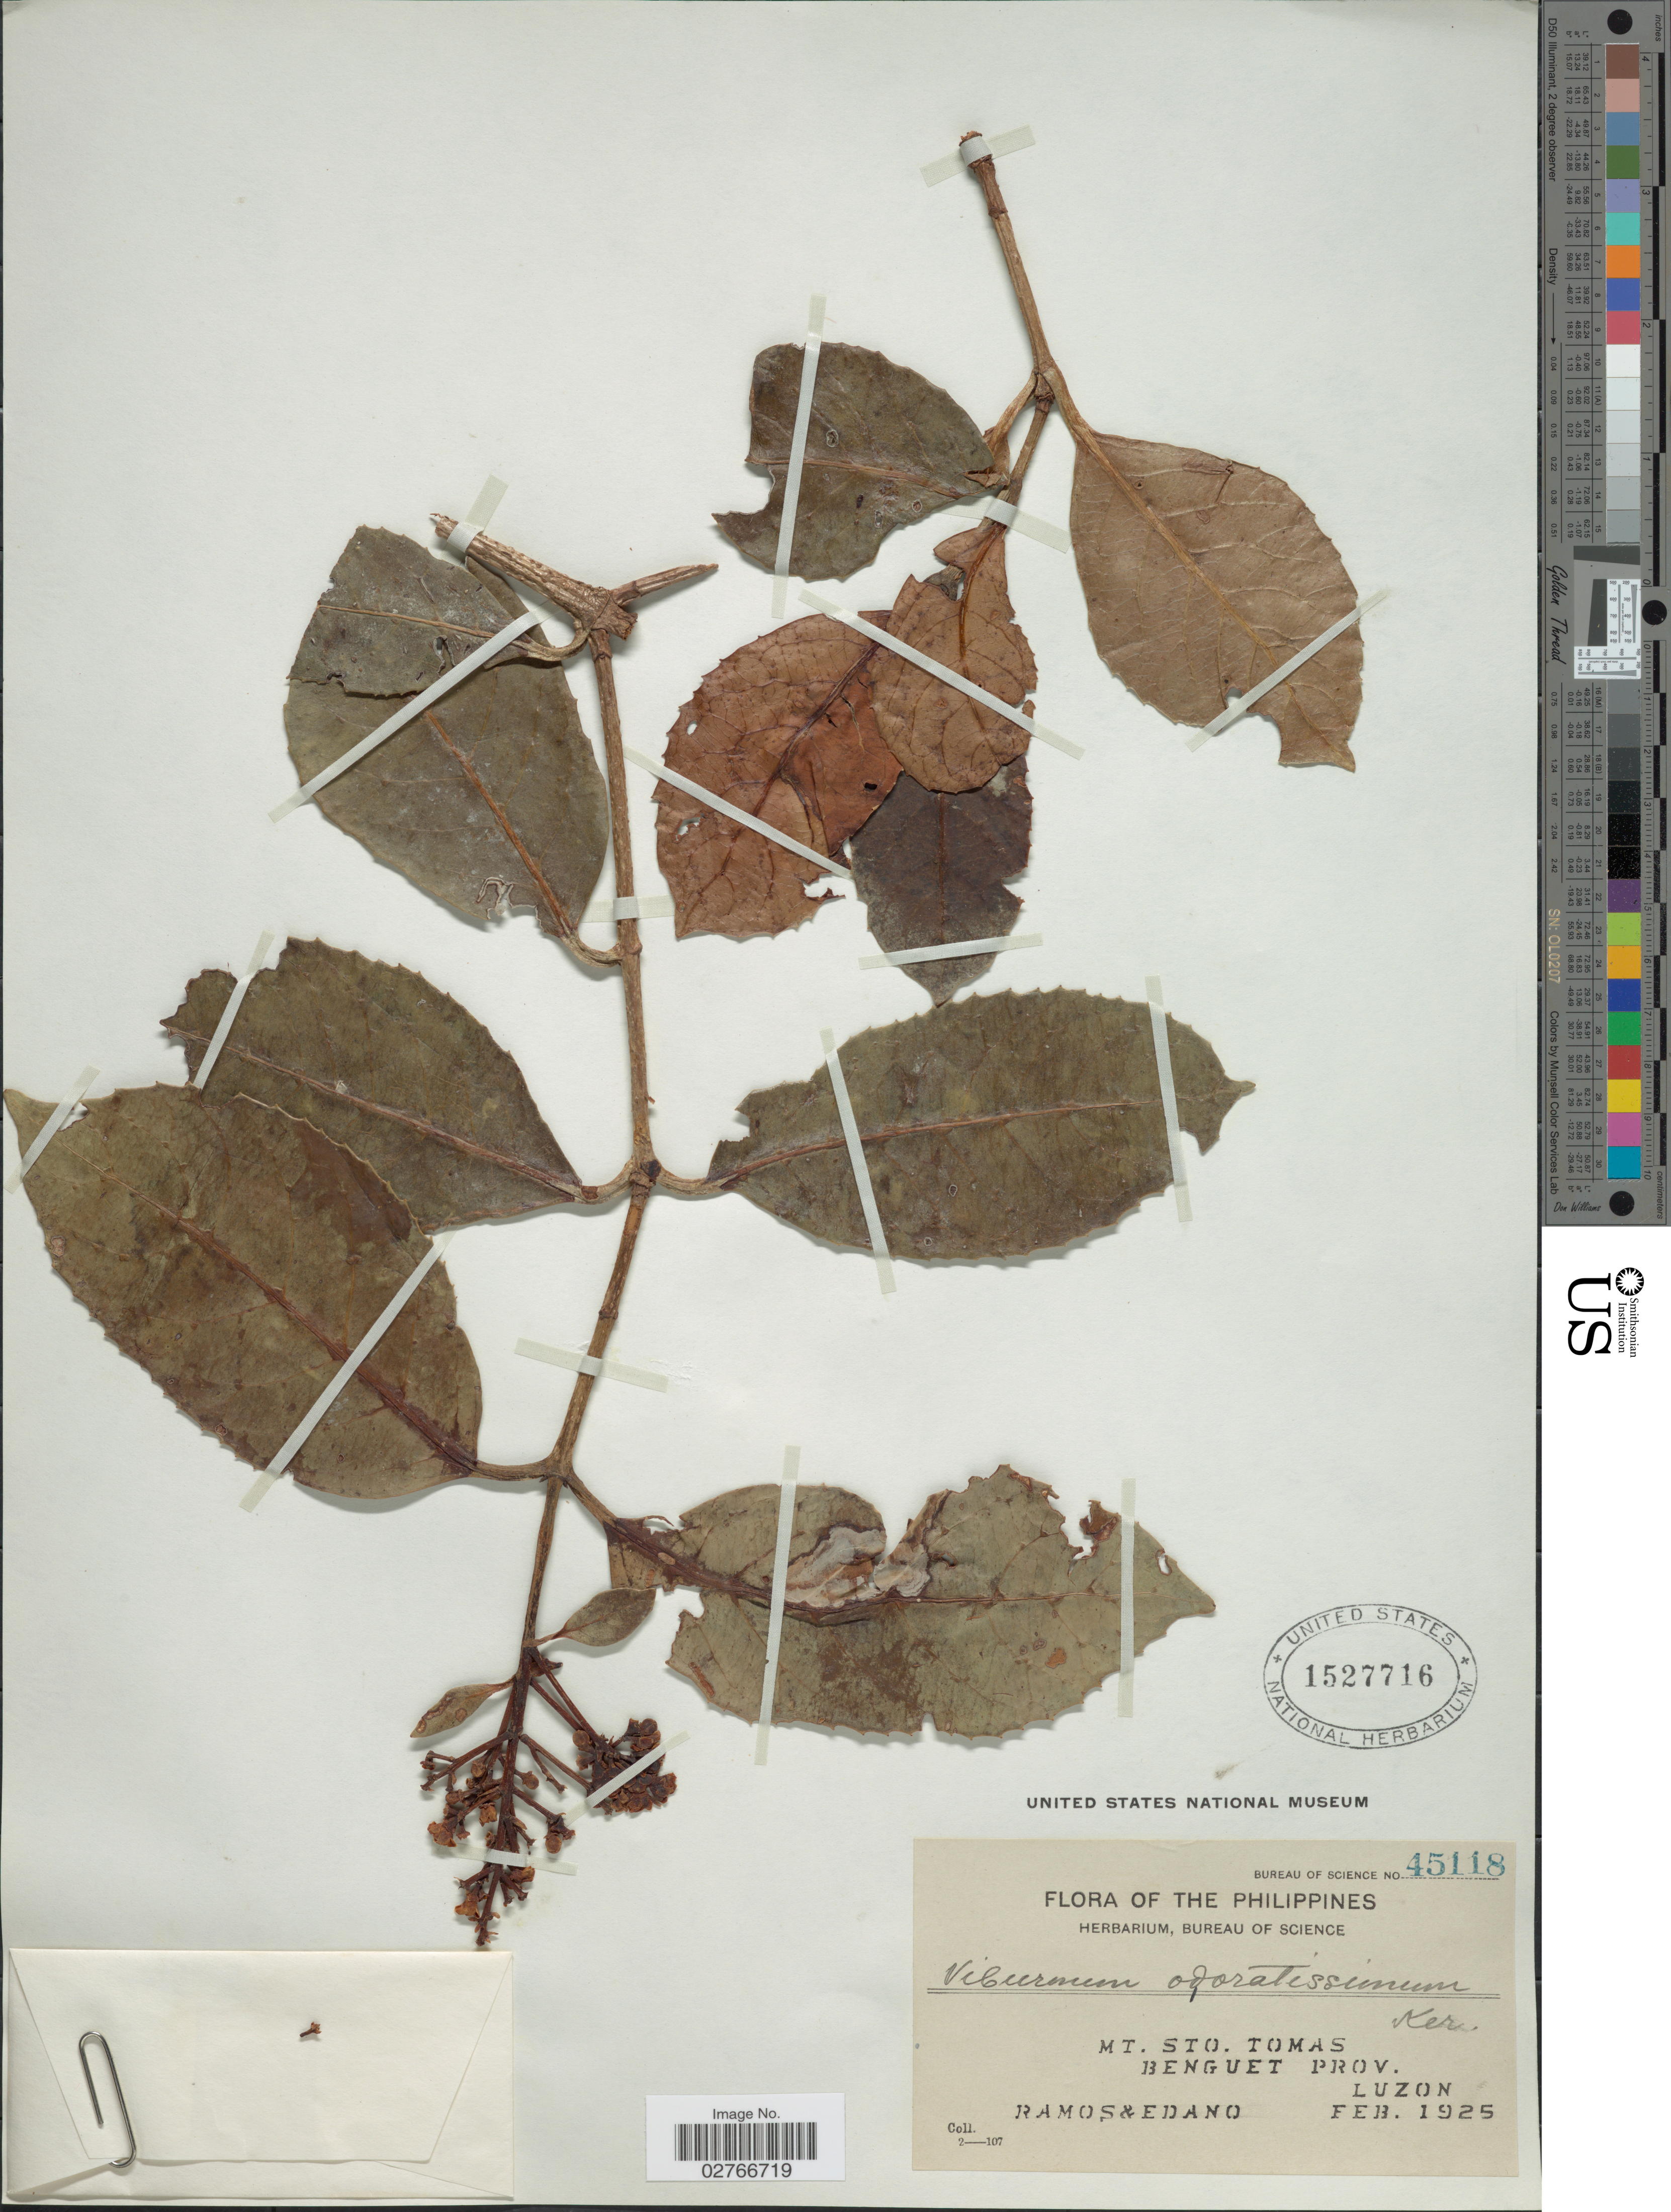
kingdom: Plantae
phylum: Tracheophyta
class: Magnoliopsida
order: Dipsacales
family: Viburnaceae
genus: Viburnum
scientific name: Viburnum odoratissimum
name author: Ker Gawl.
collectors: -. Ramos & -. Edano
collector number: Bureau of Science 45118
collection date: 1925-02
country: Philippines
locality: Mt. Sto. Tomas. Benguet Prov.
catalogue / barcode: US 1527716